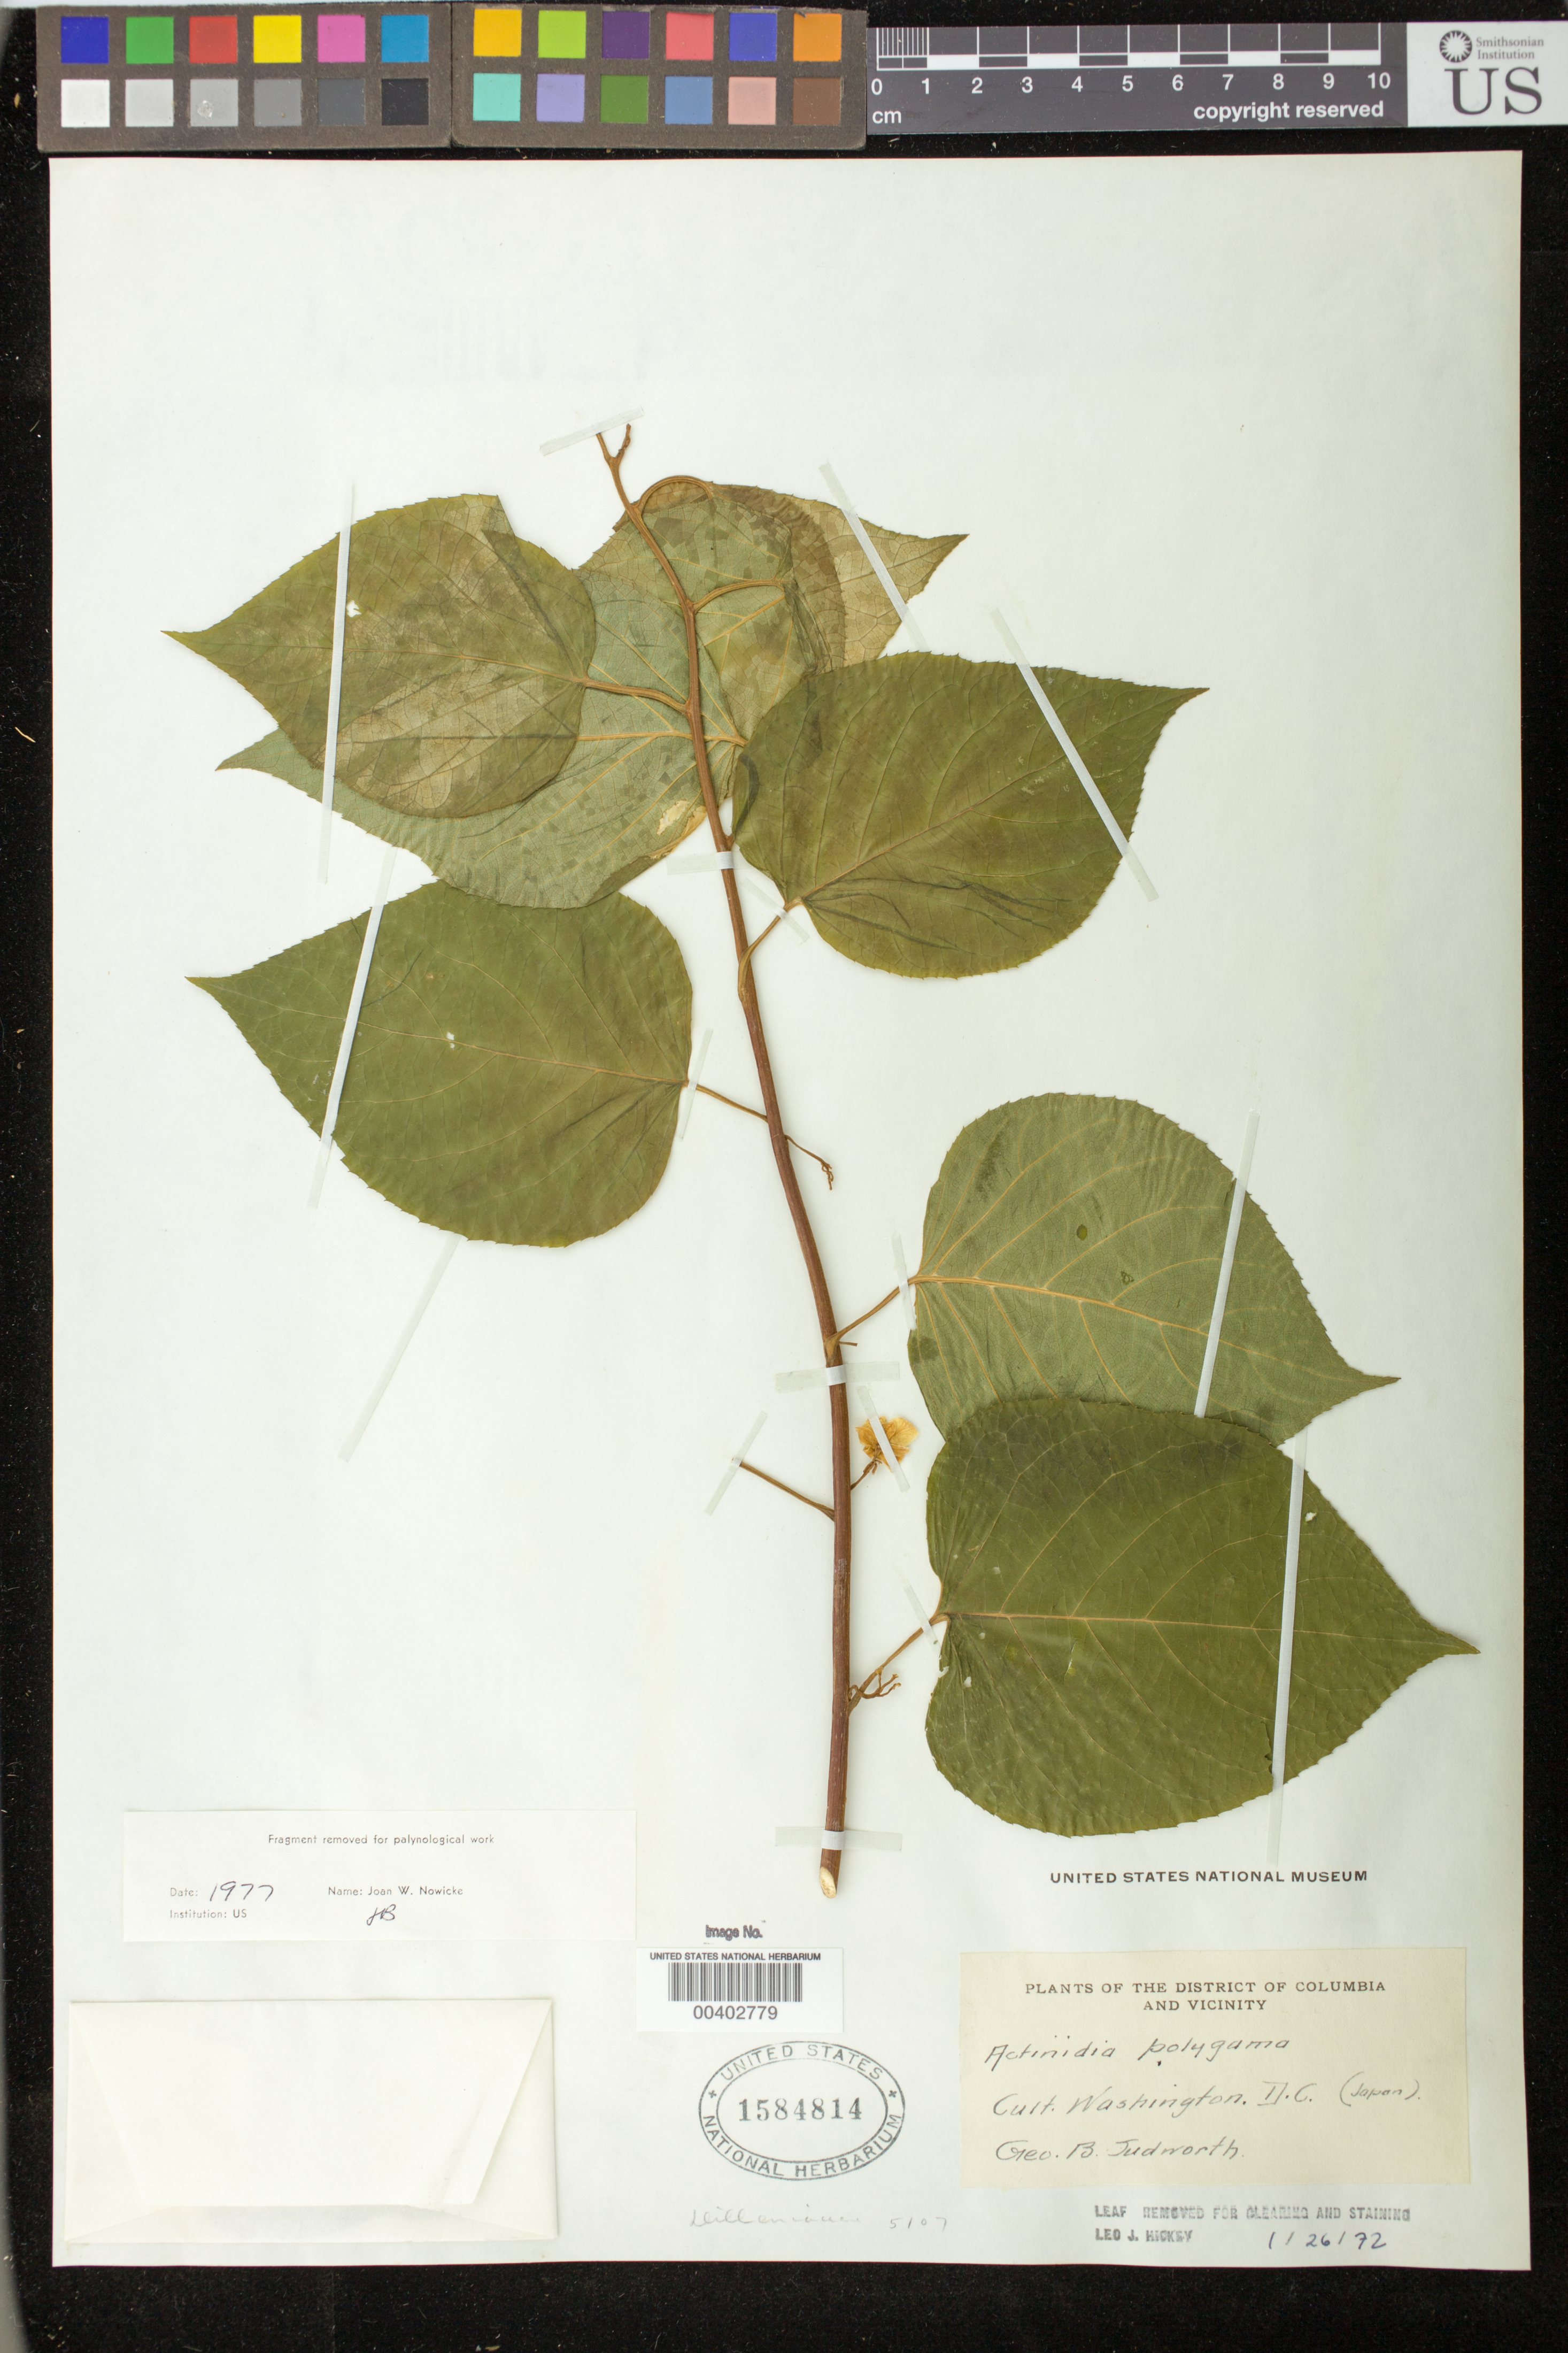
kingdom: Plantae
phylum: Tracheophyta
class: Magnoliopsida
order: Ericales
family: Actinidiaceae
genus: Actinidia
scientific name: Actinidia polygama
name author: (Siebold & Zucc.) Planch. ex Maxim.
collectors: G. B. Sudworth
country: United States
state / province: District of Columbia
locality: Washington DC Area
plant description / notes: Actinidia polygama diagnostic feature(s) - solid white pith, cordate leaves. The vine's sex could not be determined as only the underside (sepal) side of the flower is visible.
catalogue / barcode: US 1584814